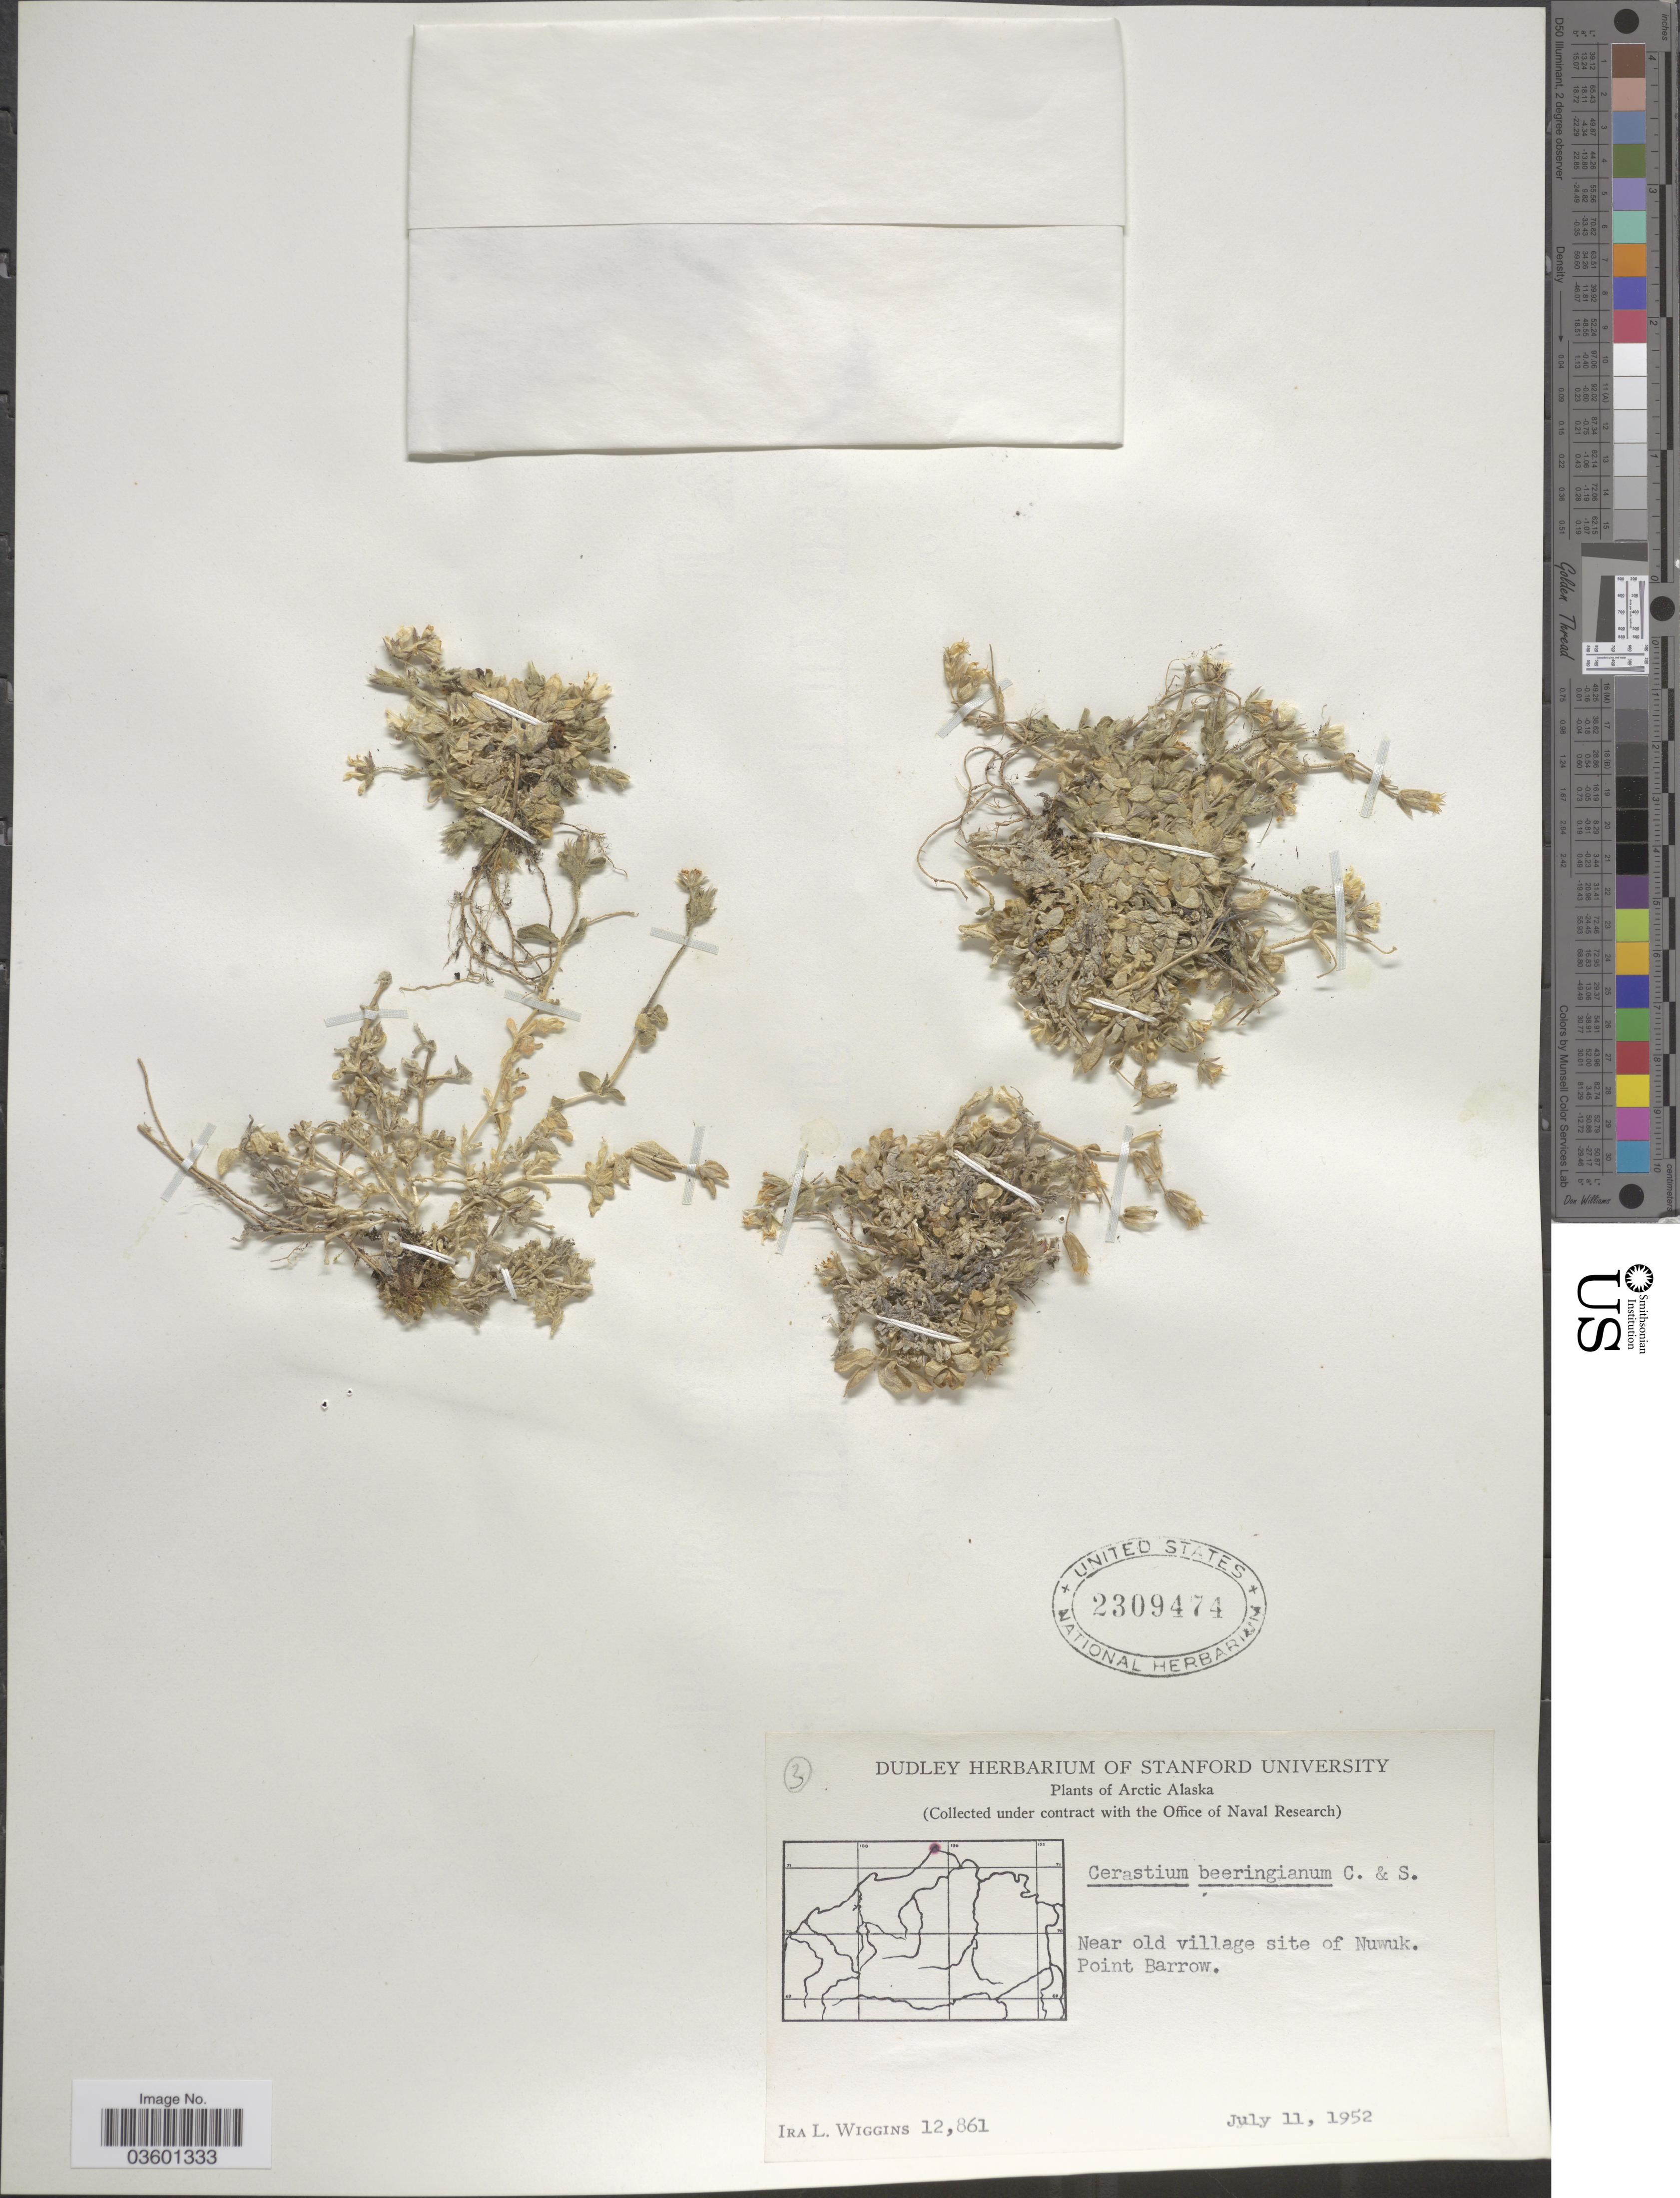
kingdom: Plantae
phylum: Tracheophyta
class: Magnoliopsida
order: Caryophyllales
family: Caryophyllaceae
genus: Cerastium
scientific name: Cerastium beeringianum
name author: Cham. & Schltdl.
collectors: I. L. Wiggins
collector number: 12861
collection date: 1952-07-11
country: United States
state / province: Alaska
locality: Arctic Alaska. Near Old village site of Nuwuk. Point Barrow.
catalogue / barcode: US 2309474